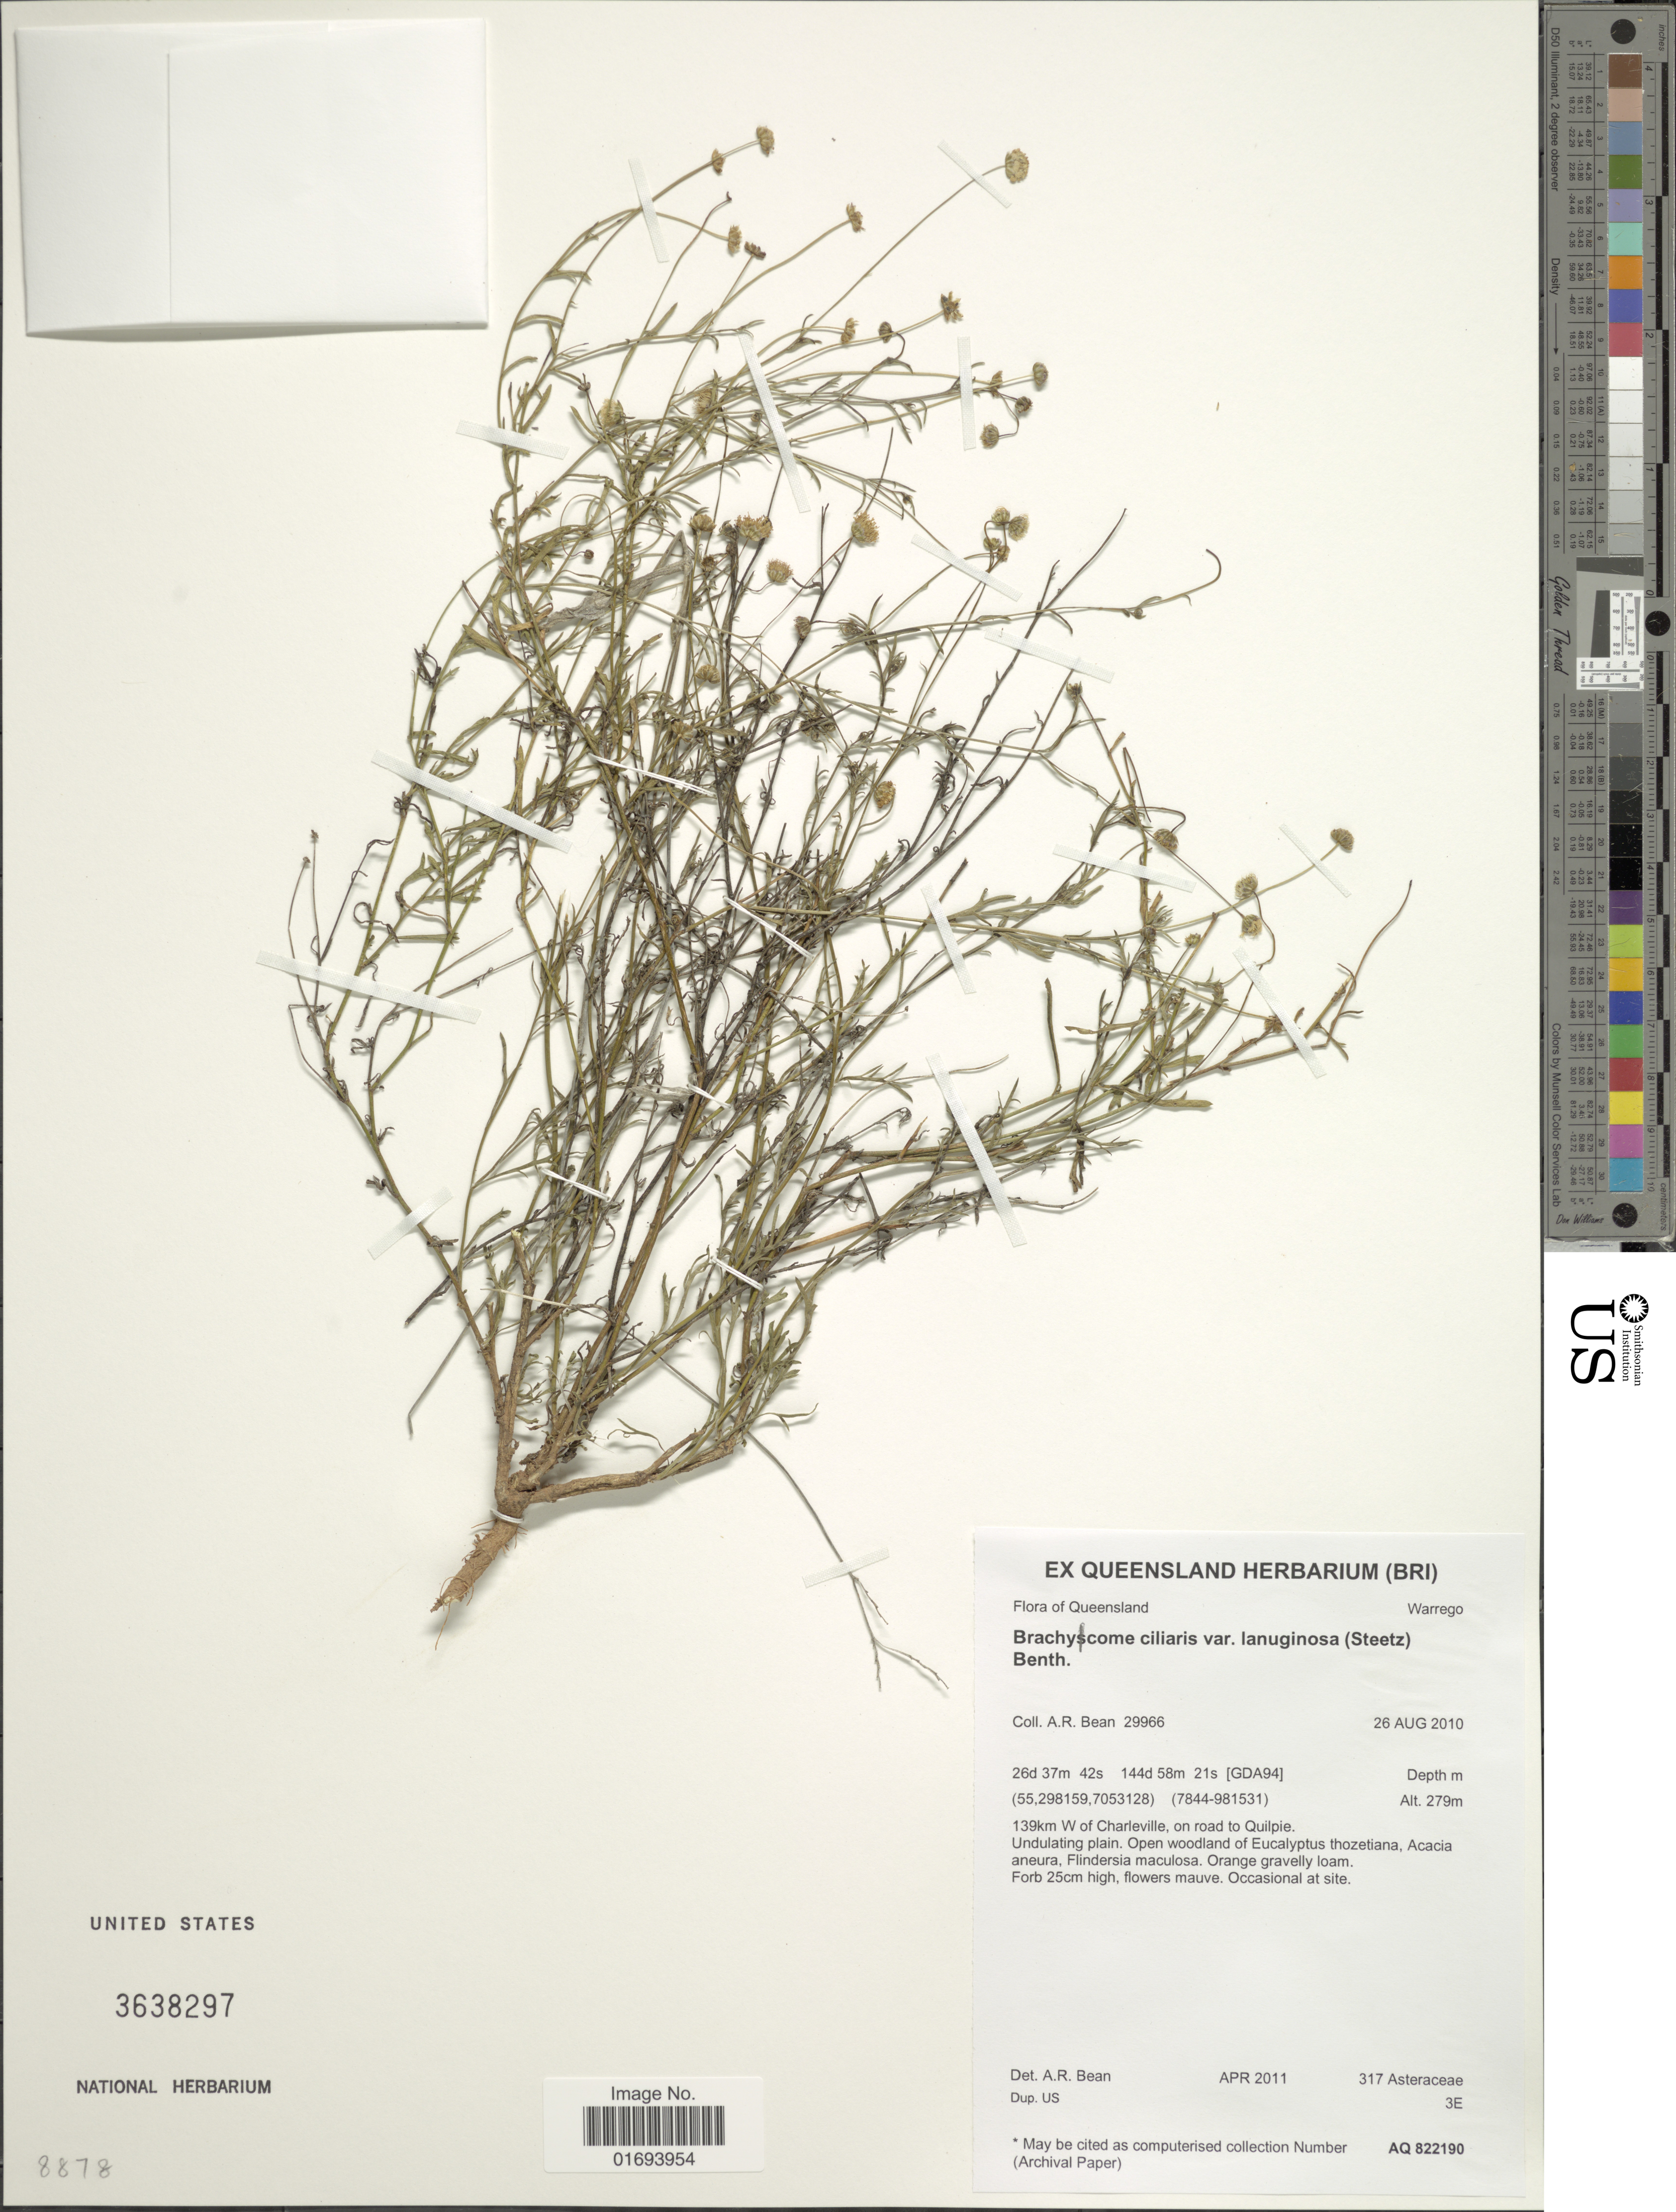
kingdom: Plantae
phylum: Tracheophyta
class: Magnoliopsida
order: Asterales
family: Asteraceae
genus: Brachyscome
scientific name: Brachyscome ciliaris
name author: Less.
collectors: A. R. Bean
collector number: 29966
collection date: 2010-08-26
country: Australia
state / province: Queensland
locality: Queensland. Warrego.139km W of Charleville, on road to Quilpie.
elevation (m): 279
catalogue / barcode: US 3638297